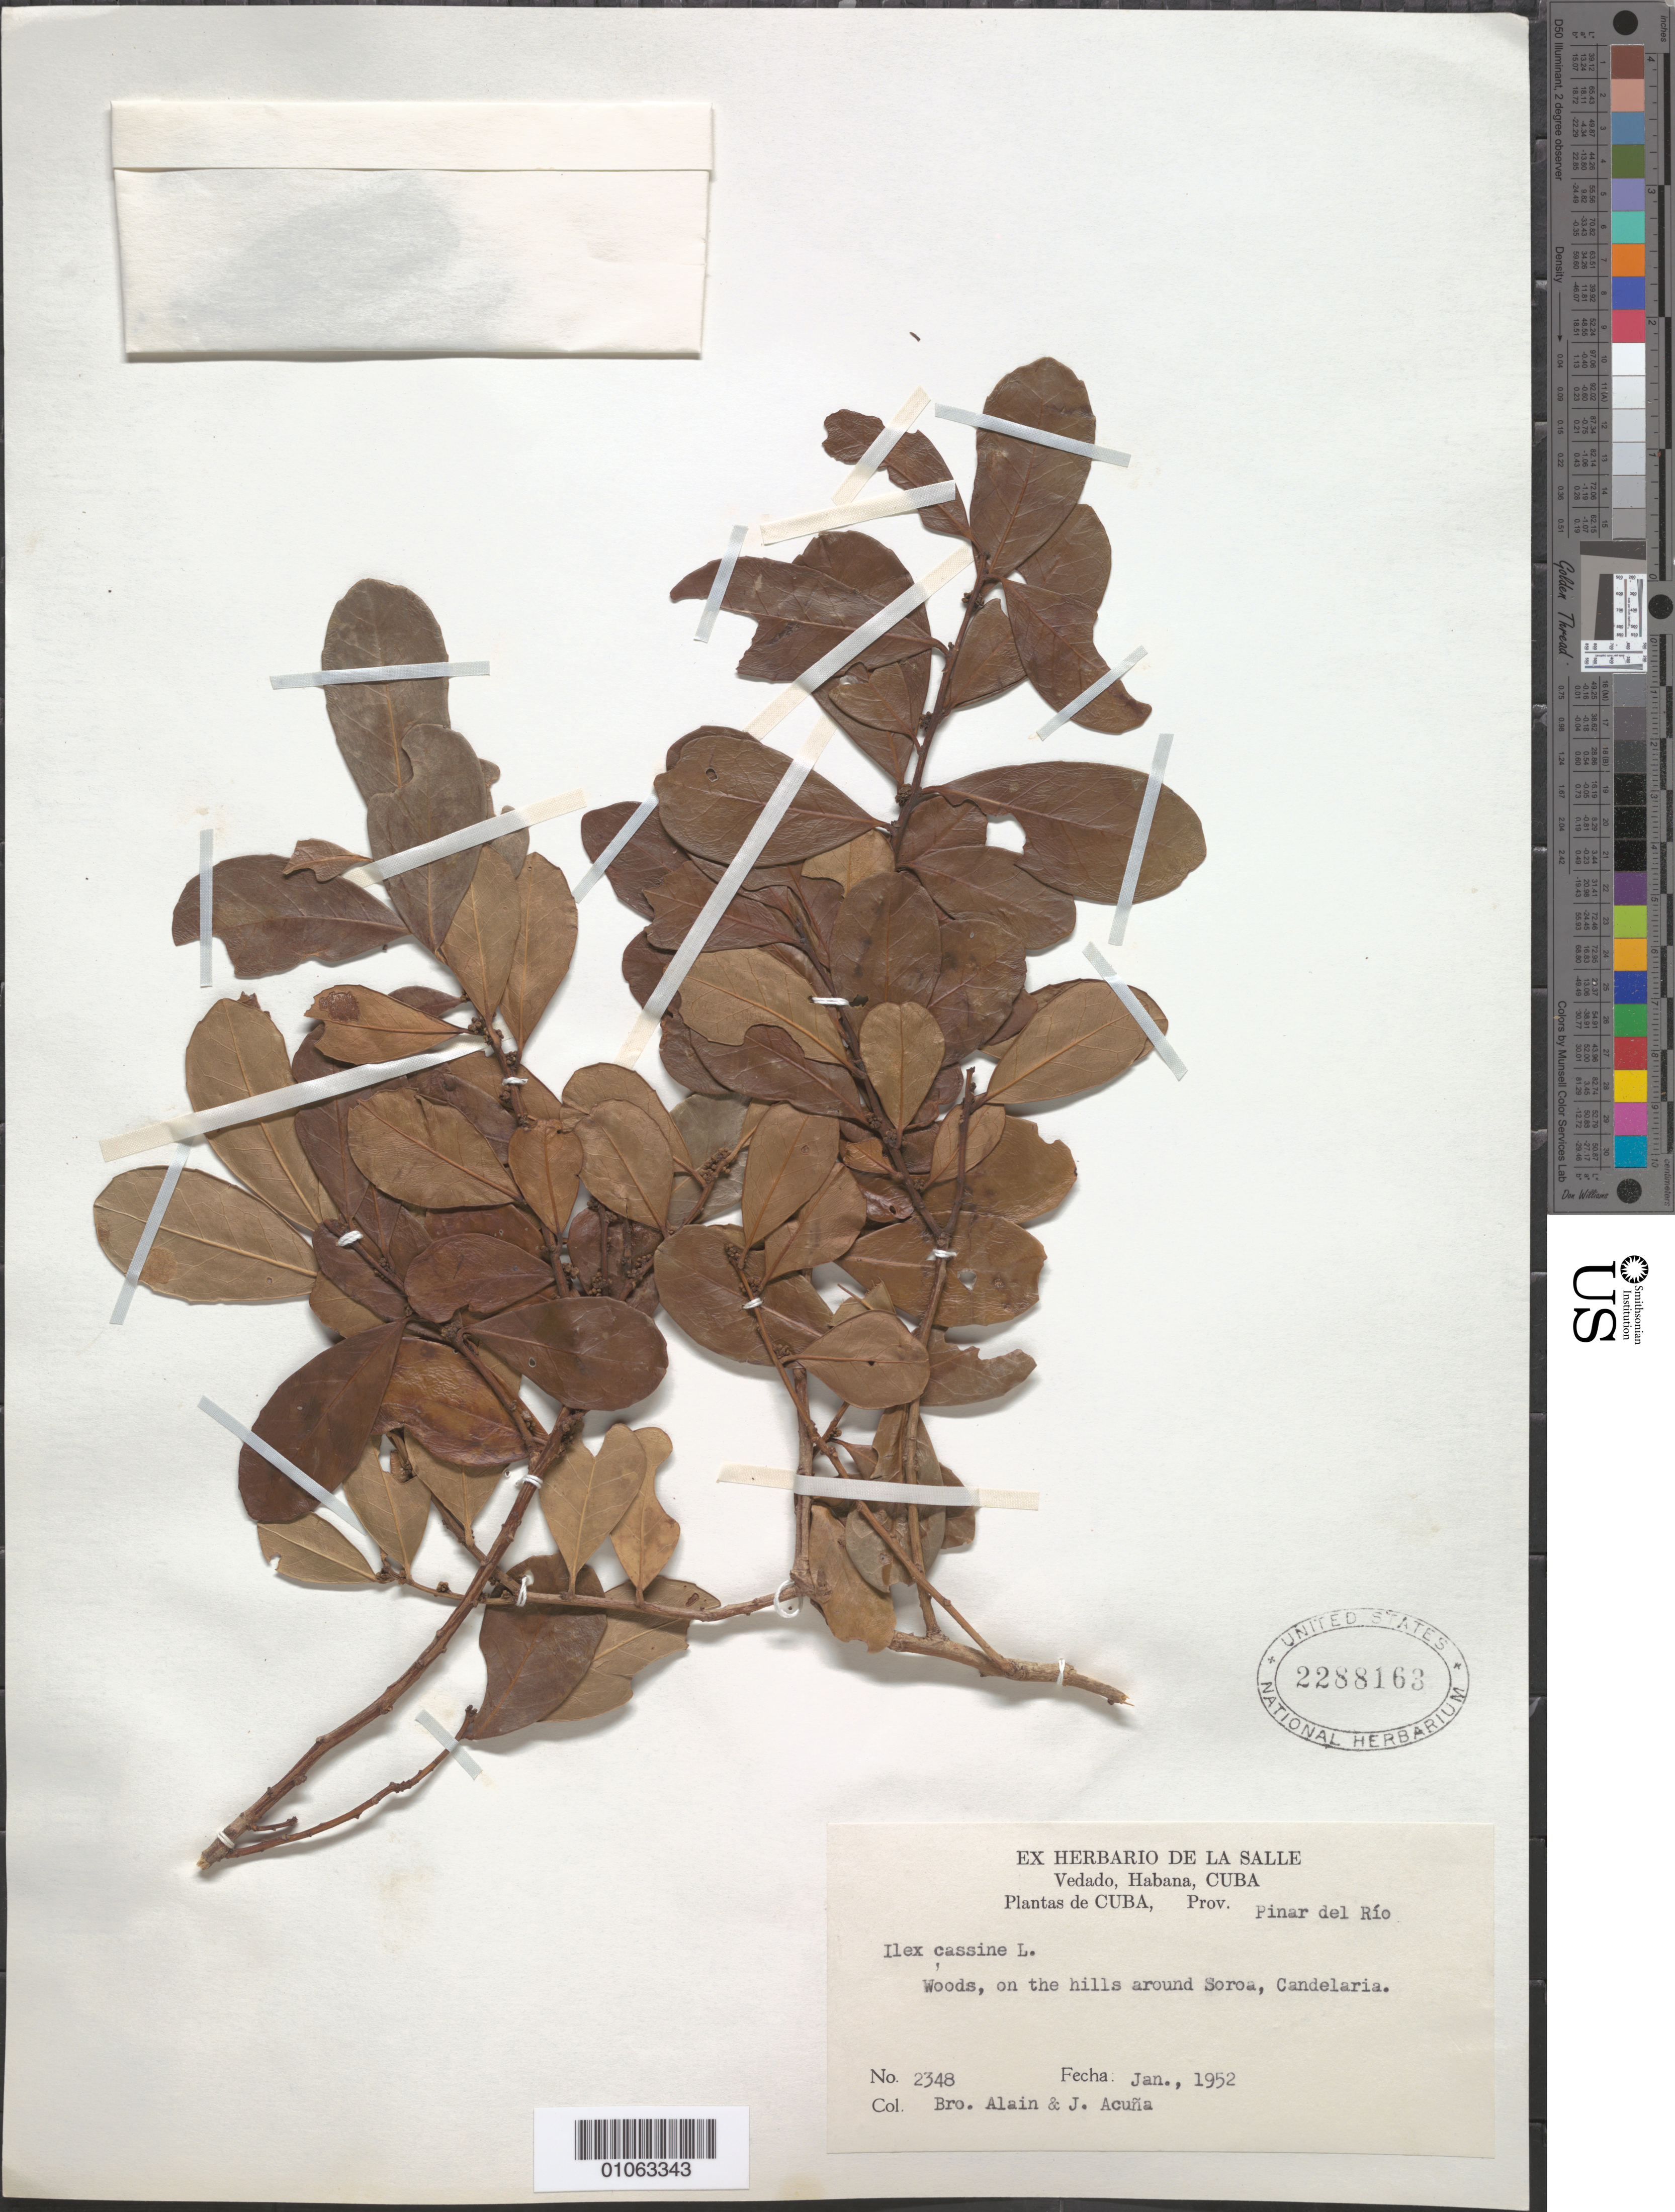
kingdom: Plantae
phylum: Tracheophyta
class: Magnoliopsida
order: Aquifoliales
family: Aquifoliaceae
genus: Ilex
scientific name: Ilex cassine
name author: L.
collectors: A. H. Liogier & J. Acuña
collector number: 2348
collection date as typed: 01 Jan 1952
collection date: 1952-01-01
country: Cuba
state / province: Pinar del Rio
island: Cuba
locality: Woods, on the hills around Soroa, Candelaria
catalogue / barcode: US 2288163